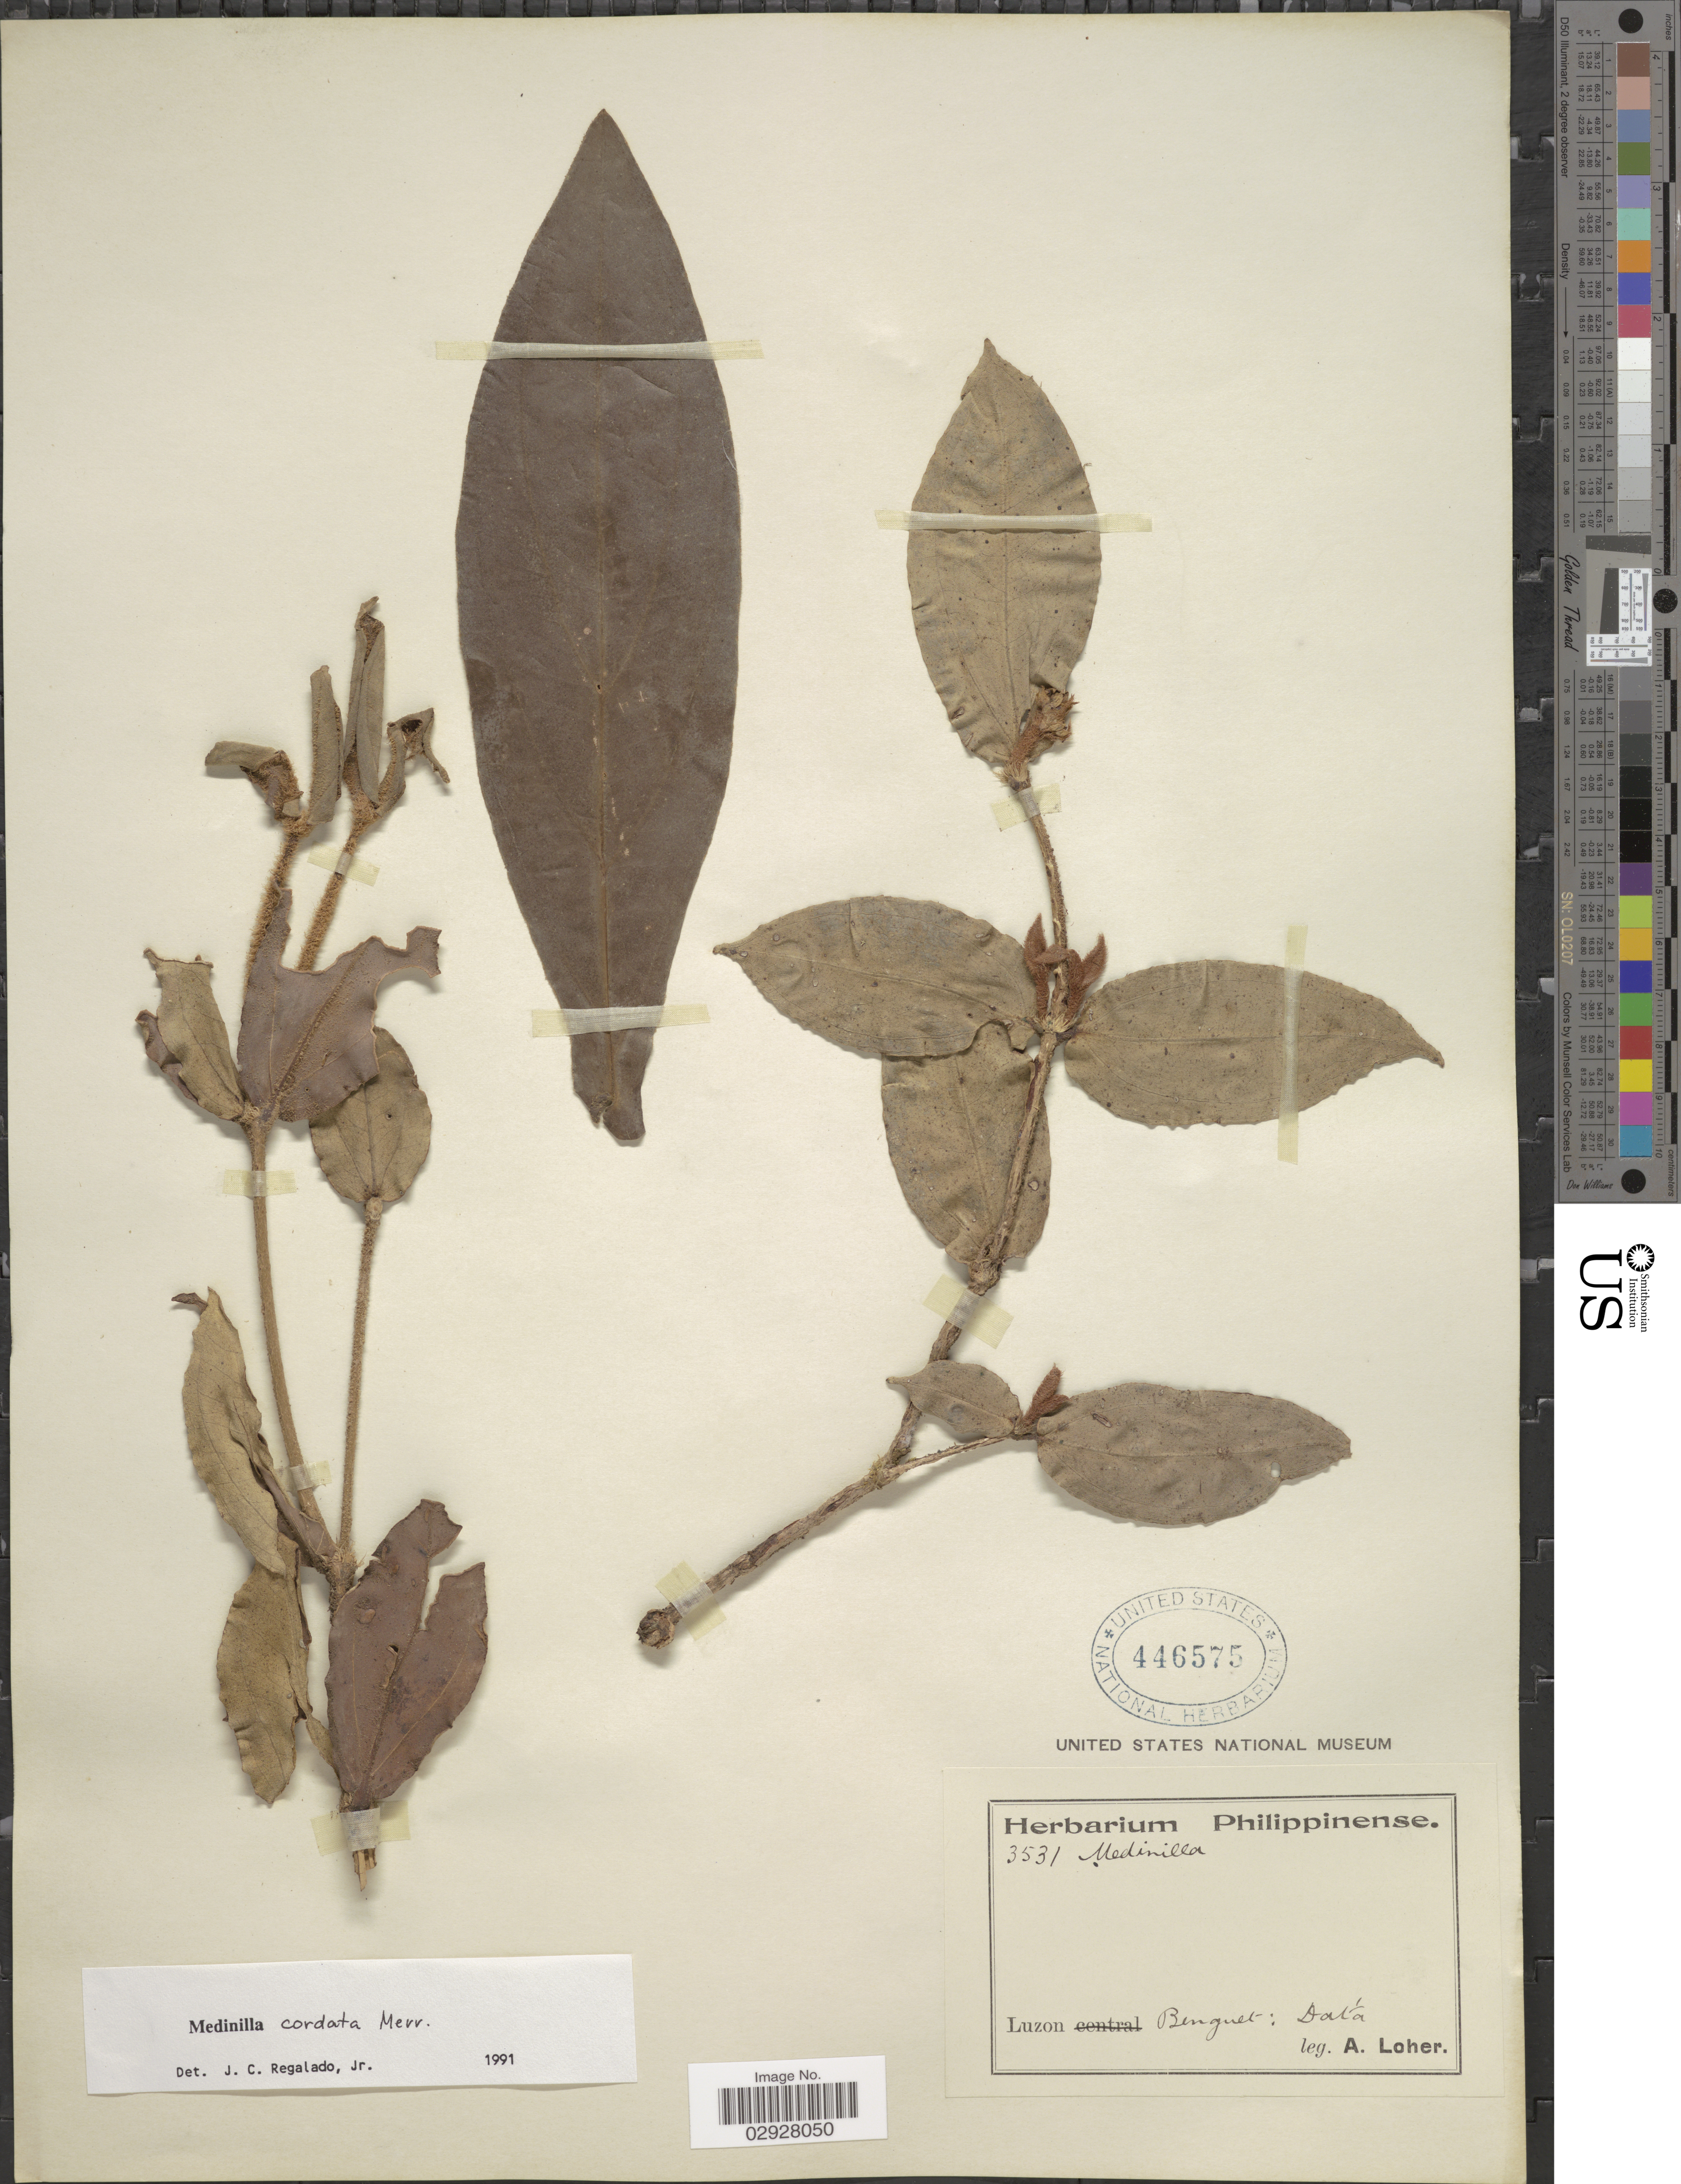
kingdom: Plantae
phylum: Tracheophyta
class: Magnoliopsida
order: Myrtales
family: Melastomataceae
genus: Medinilla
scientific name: Medinilla cordata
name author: Merr.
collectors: A. Loher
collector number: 3531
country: Philippines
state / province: Cordillera (Administrative Region)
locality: Luzon, Benguet: Datá.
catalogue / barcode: US 446575